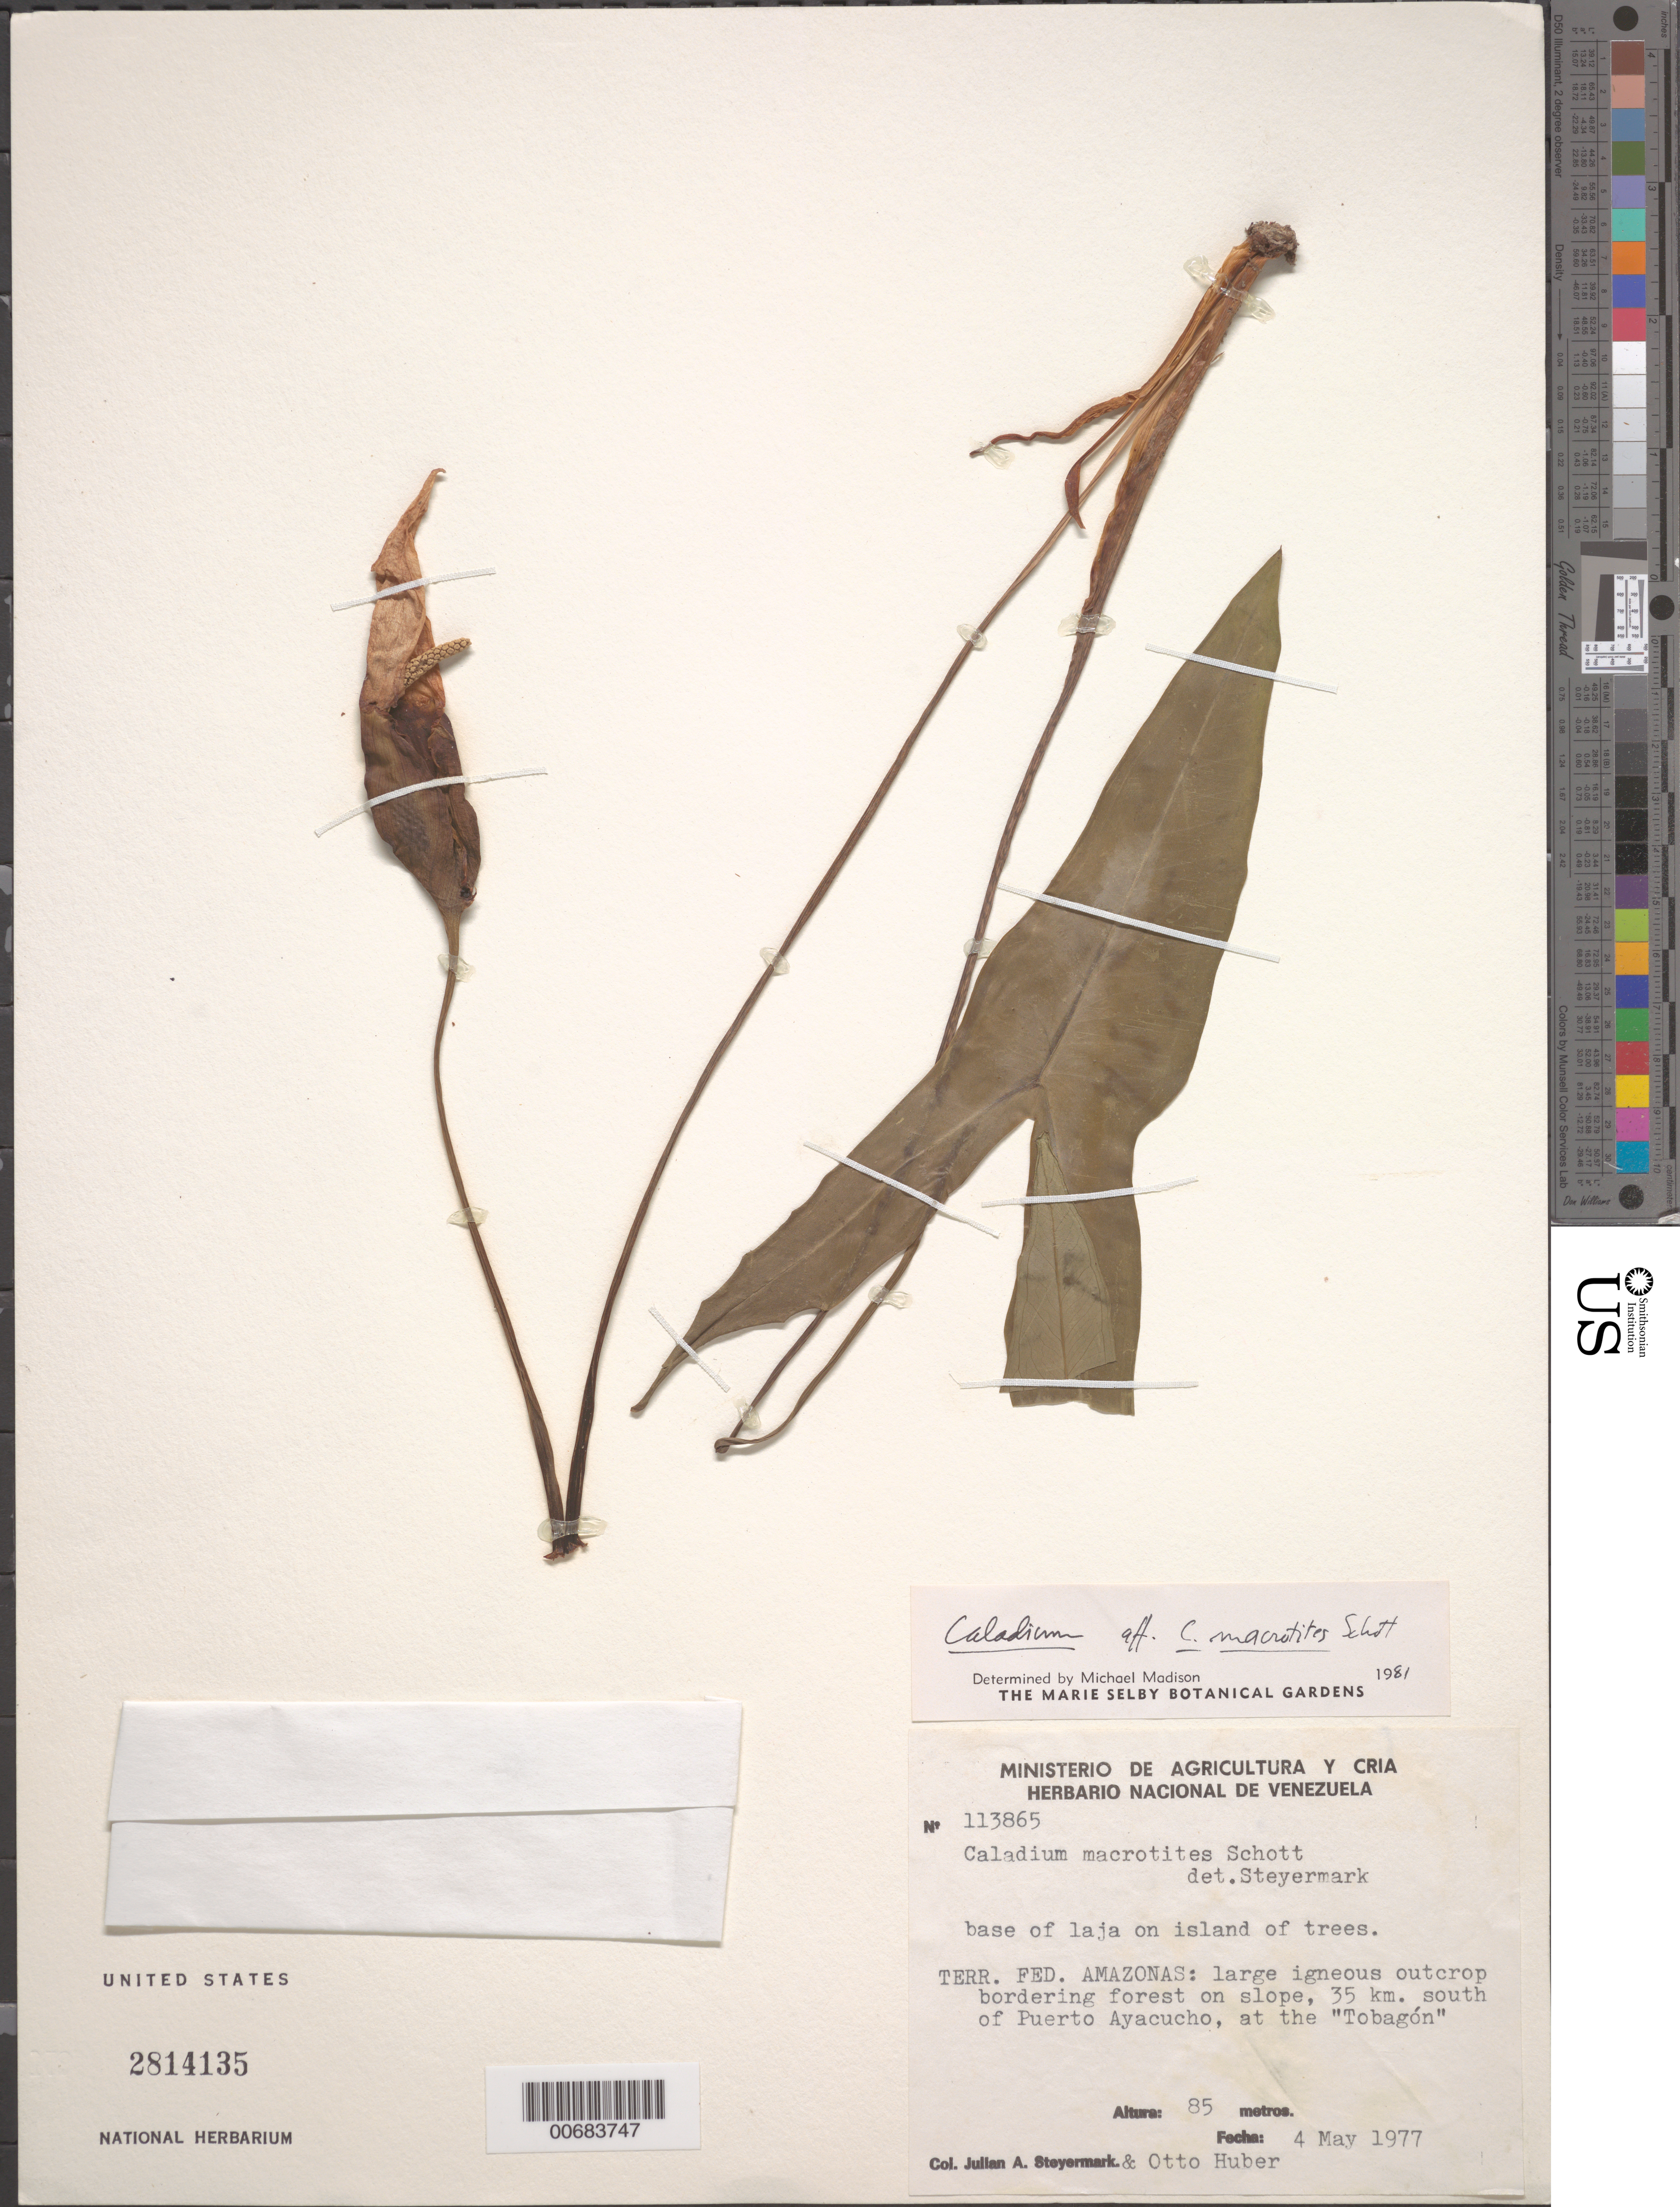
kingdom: Plantae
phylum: Tracheophyta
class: Liliopsida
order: Alismatales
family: Araceae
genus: Caladium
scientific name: Caladium macrotites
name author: Schott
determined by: Steyermark, Julian A., (VEN)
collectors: J. Steyermark & O. Huber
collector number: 113865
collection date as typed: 4-May-77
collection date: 1977-05-04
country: Venezuela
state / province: Amazonas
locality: Puerto Ayacucho, 35 km S of, at the "Tobogán"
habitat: Large igneous outcrop bordering forest on slope; base of laja on island of trees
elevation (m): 85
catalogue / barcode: US 2814135